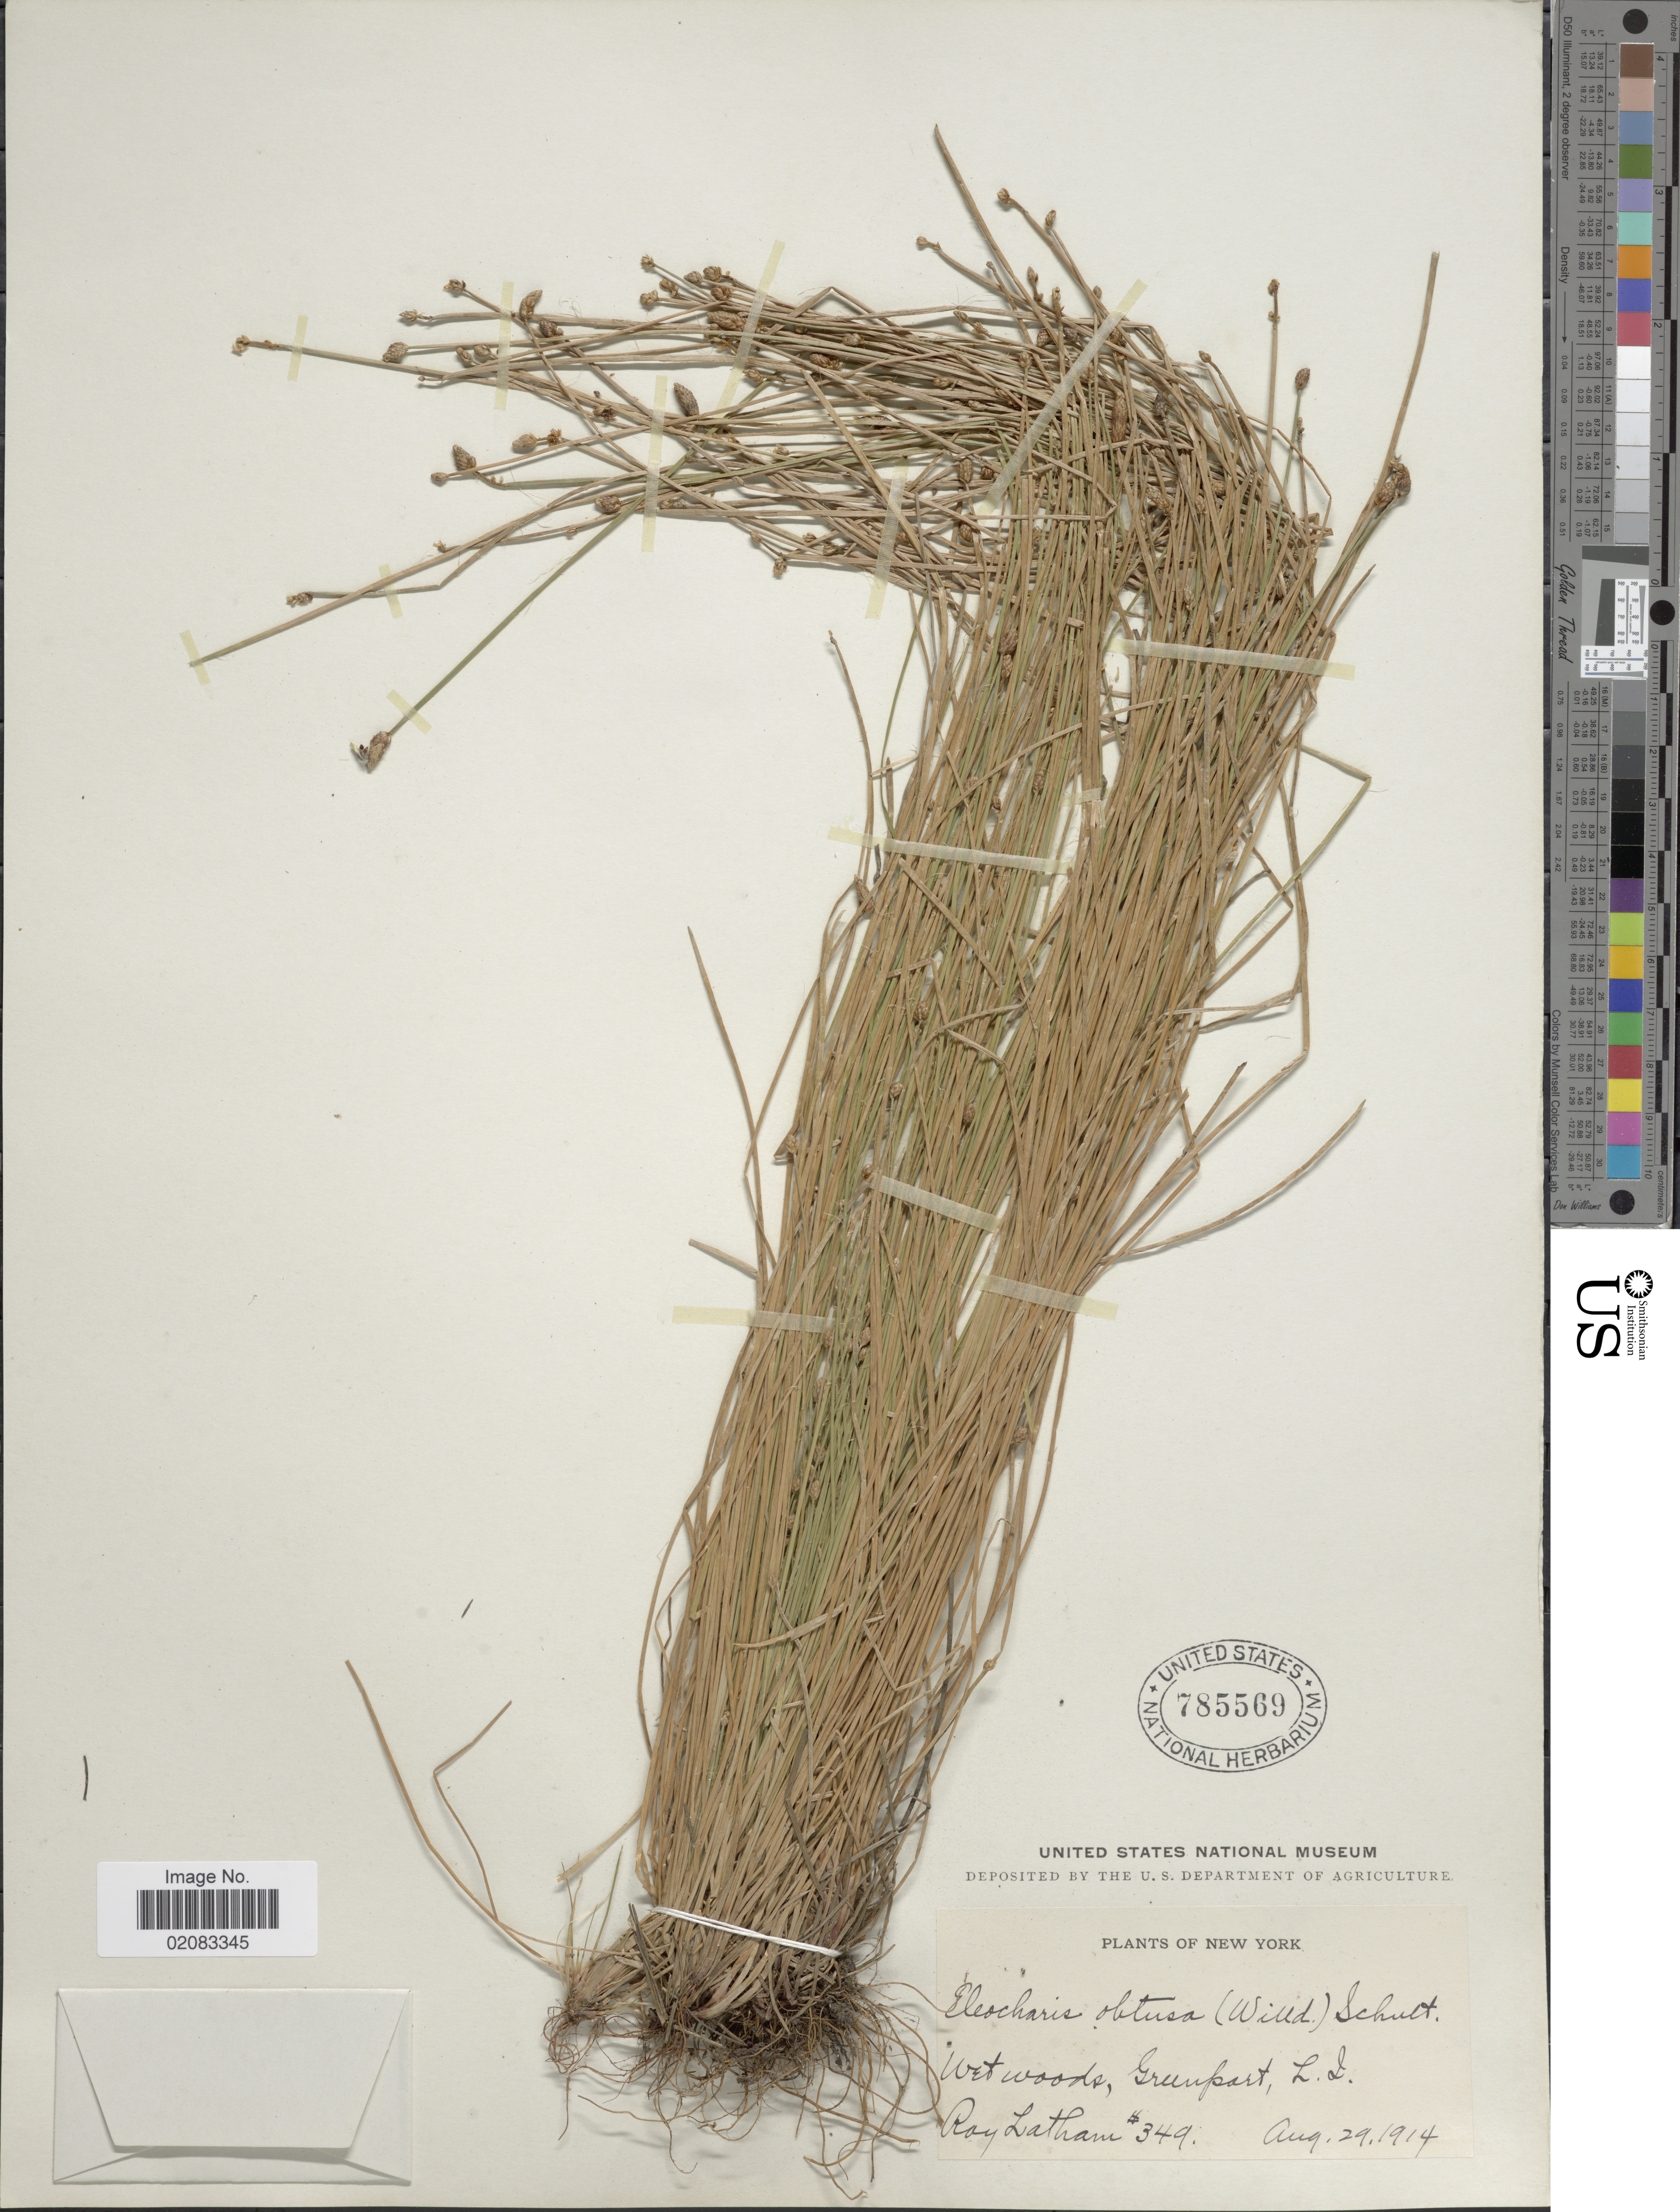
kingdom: Plantae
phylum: Tracheophyta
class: Liliopsida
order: Poales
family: Cyperaceae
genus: Eleocharis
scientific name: Eleocharis obtusa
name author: (Willd.) Schult.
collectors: R. Latham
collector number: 349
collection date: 1914-08-29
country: United States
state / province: New York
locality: Wet woods, Greenpart, L.I.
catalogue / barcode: US 785569